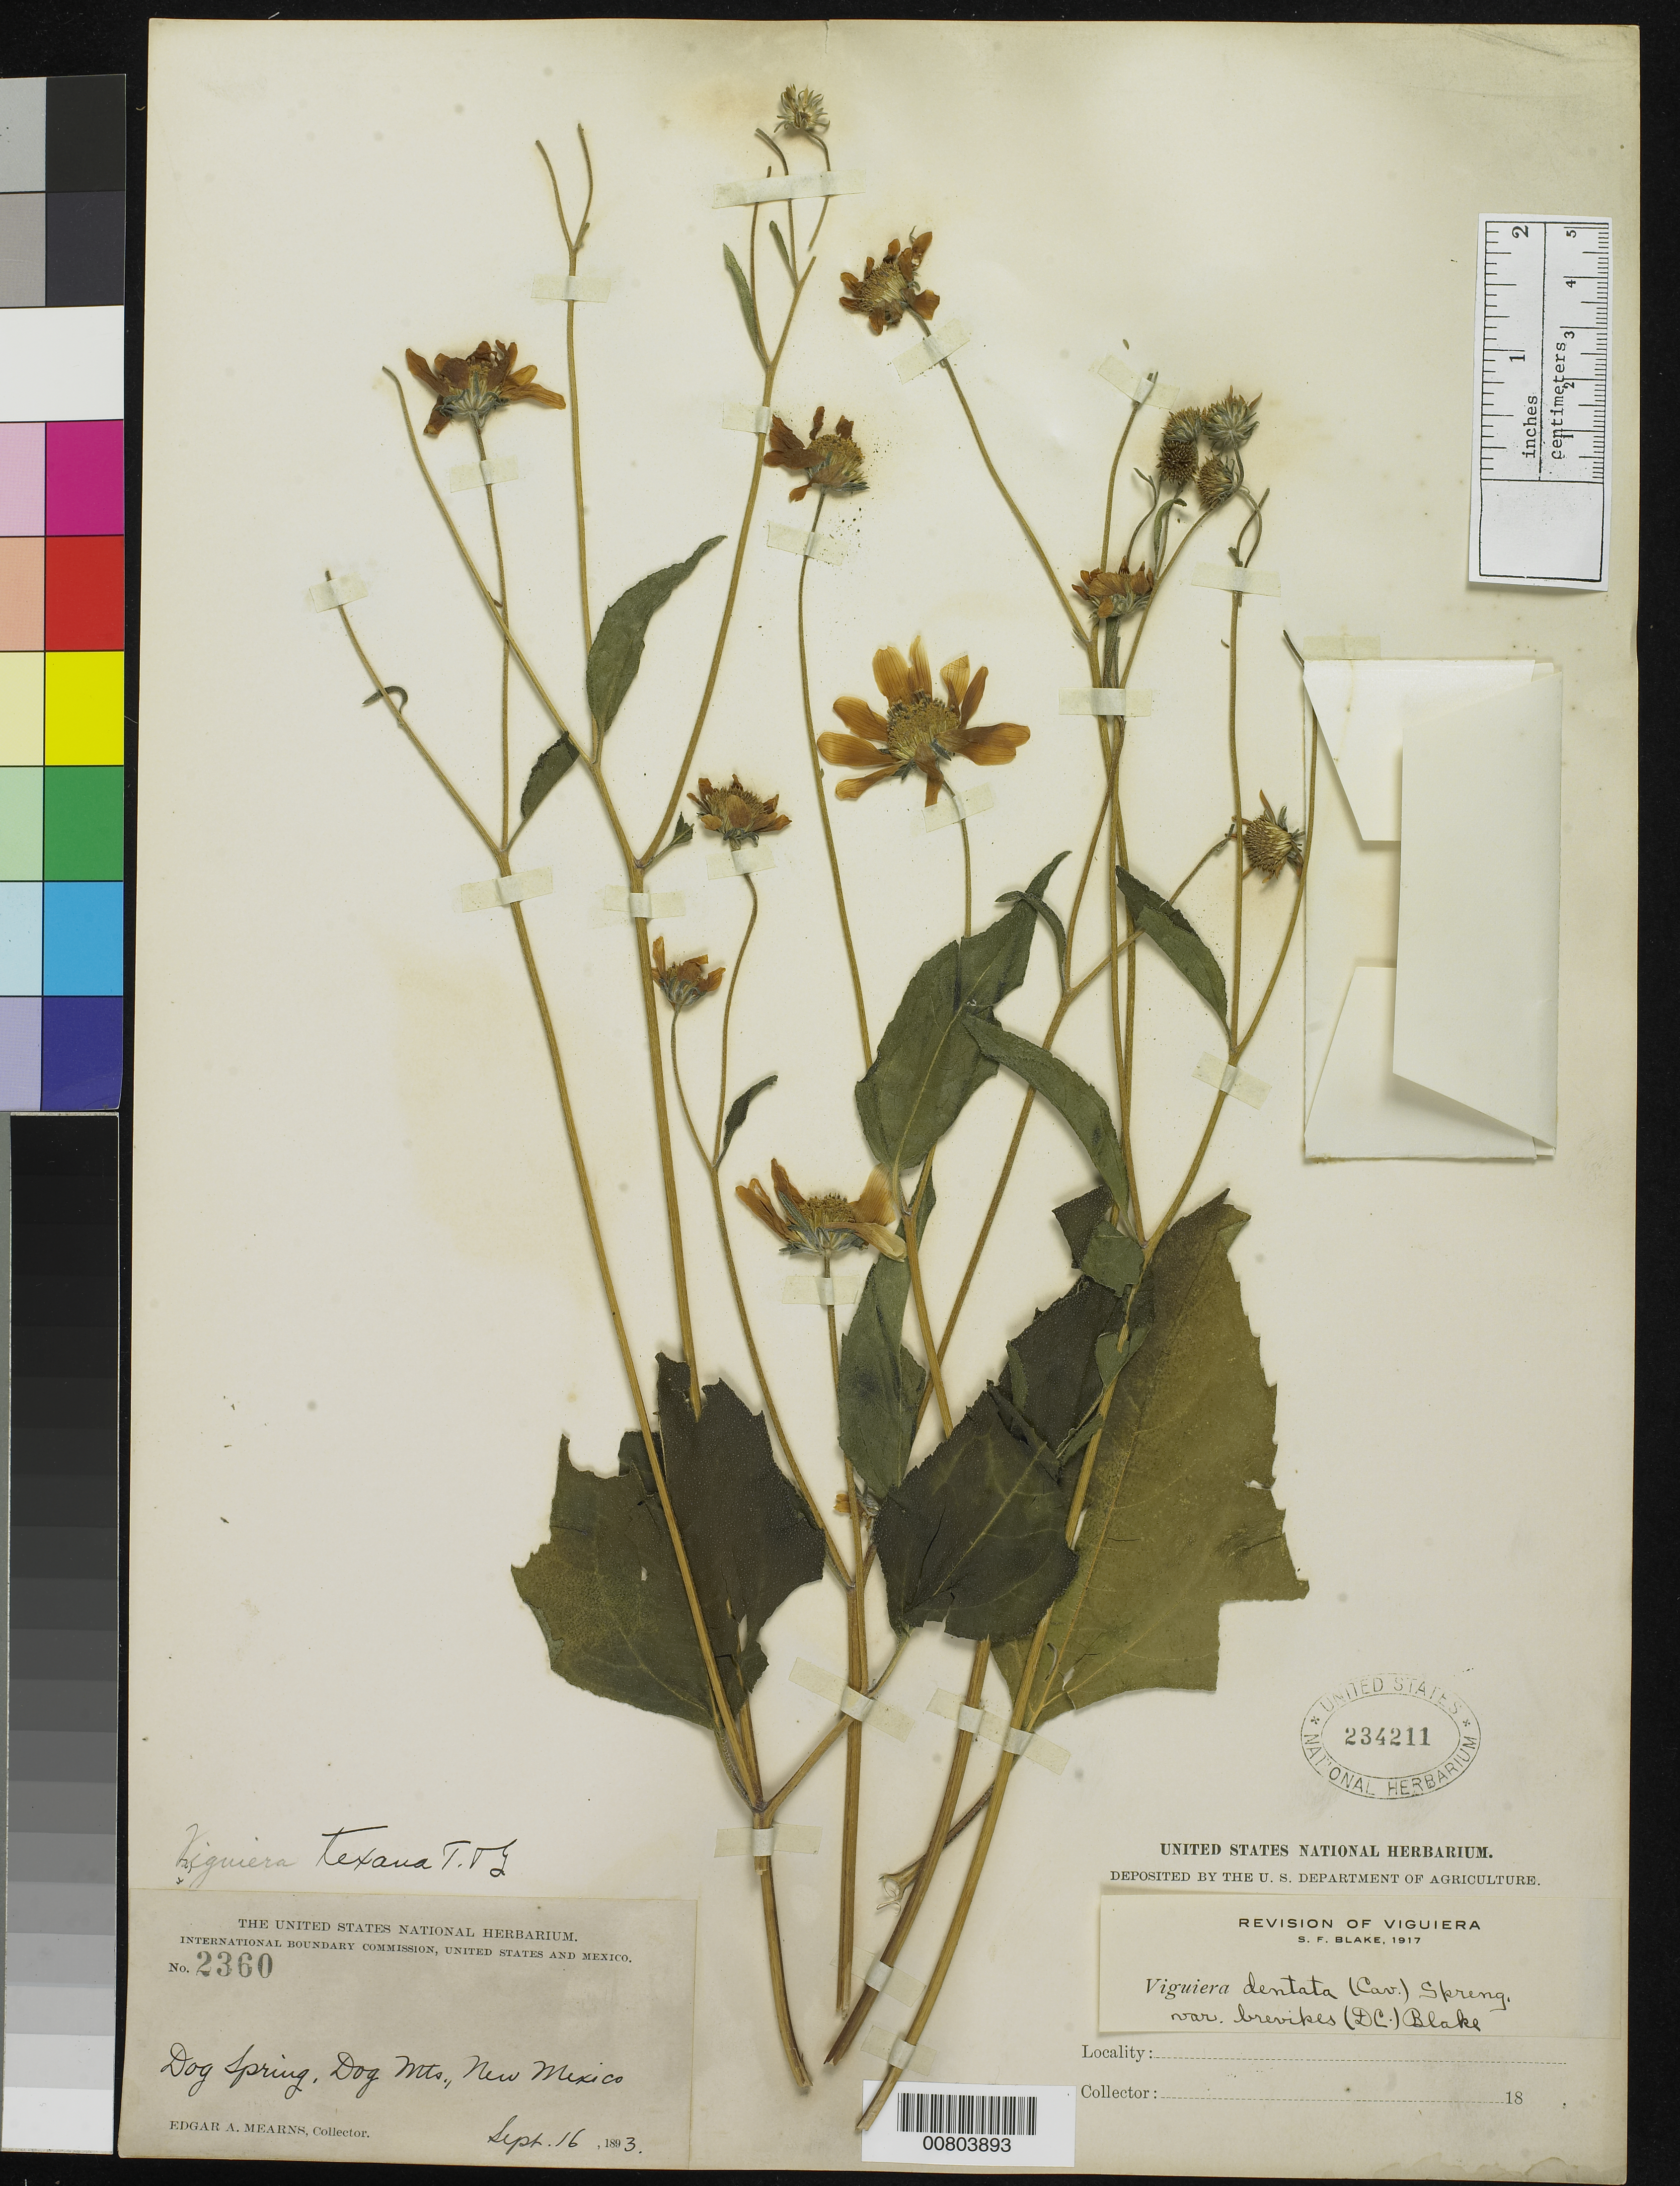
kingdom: Plantae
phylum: Tracheophyta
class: Magnoliopsida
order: Asterales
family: Asteraceae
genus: Viguiera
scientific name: Viguiera dentata var. brevipes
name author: (DC.) S.F. Blake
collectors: E. A. Mearns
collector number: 2360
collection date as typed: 16 Sep 1893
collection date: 1893-09-16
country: United States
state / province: New Mexico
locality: Dog Spring, Dog Mts., New Mexico.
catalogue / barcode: US 234211